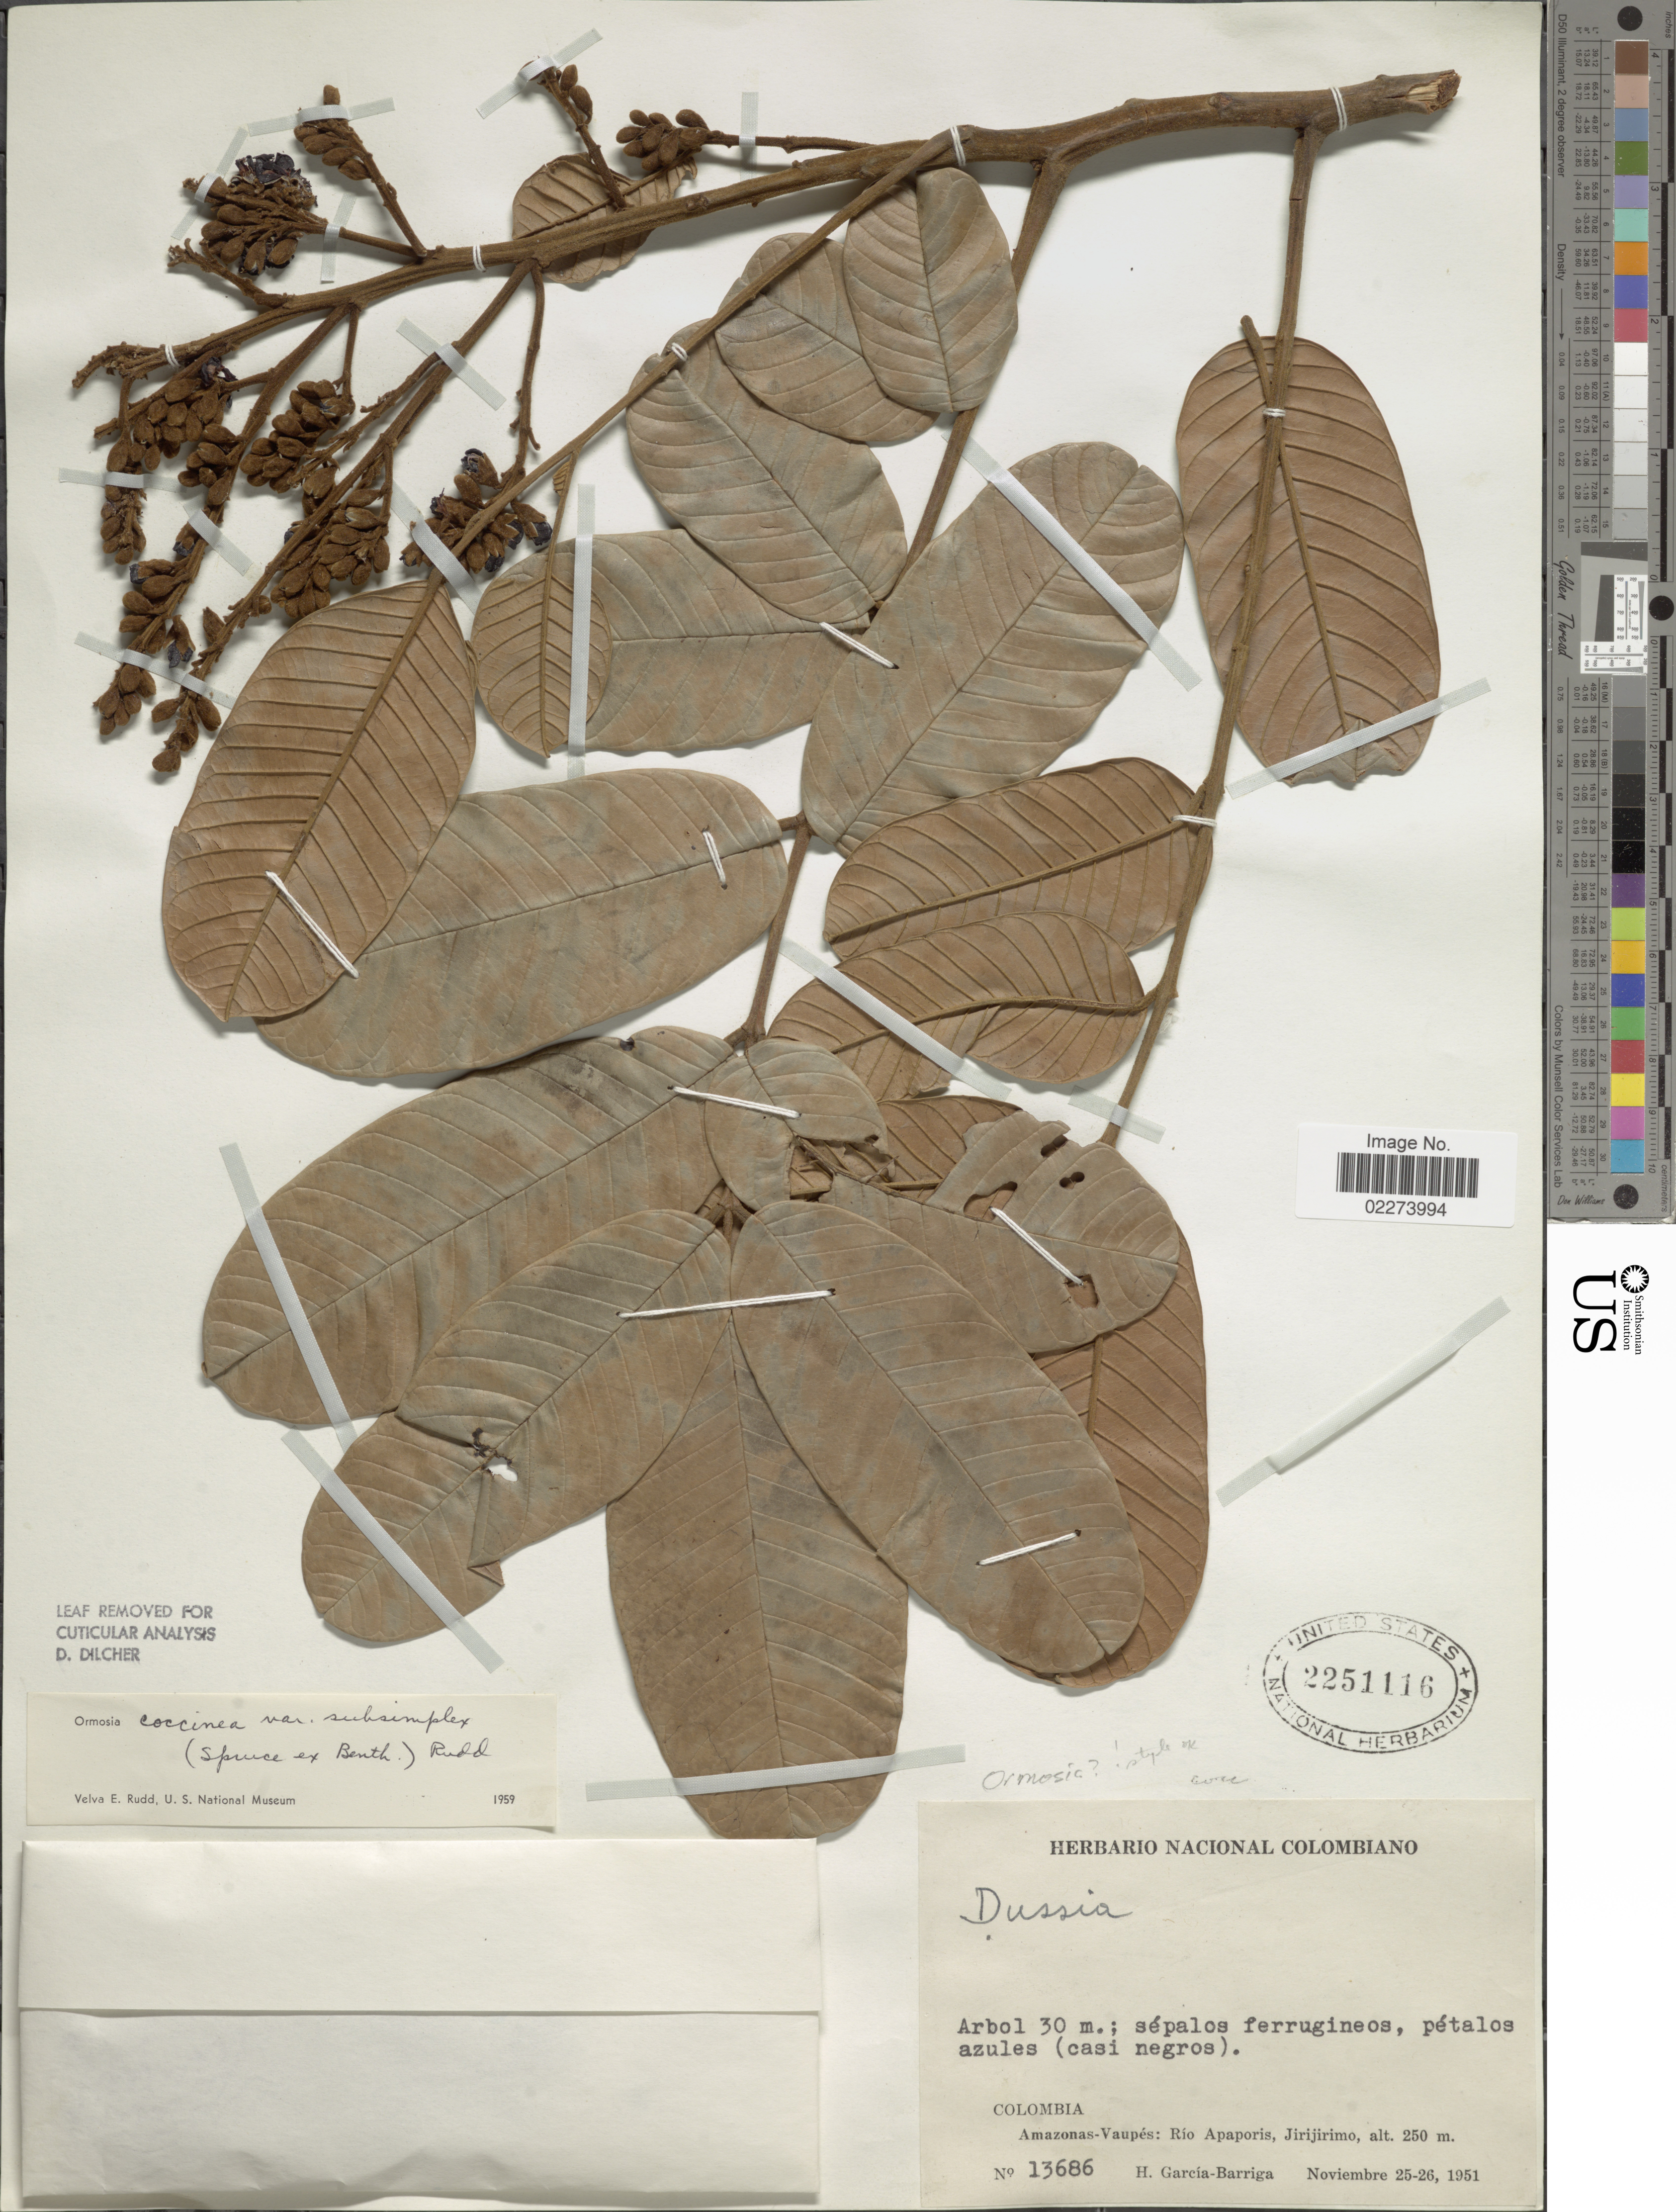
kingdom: Plantae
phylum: Tracheophyta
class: Magnoliopsida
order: Fabales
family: Fabaceae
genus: Ormosia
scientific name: Ormosia coccinea var. subsimplex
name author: (Spruce ex Benth.) Rudd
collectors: H. García Barriga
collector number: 13686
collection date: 1951-11-25/1951-11-26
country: Colombia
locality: Colombia, Amazonas-Vaupes: Rio Apaporis, Jirijiririmo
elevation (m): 250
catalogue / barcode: US 2251116